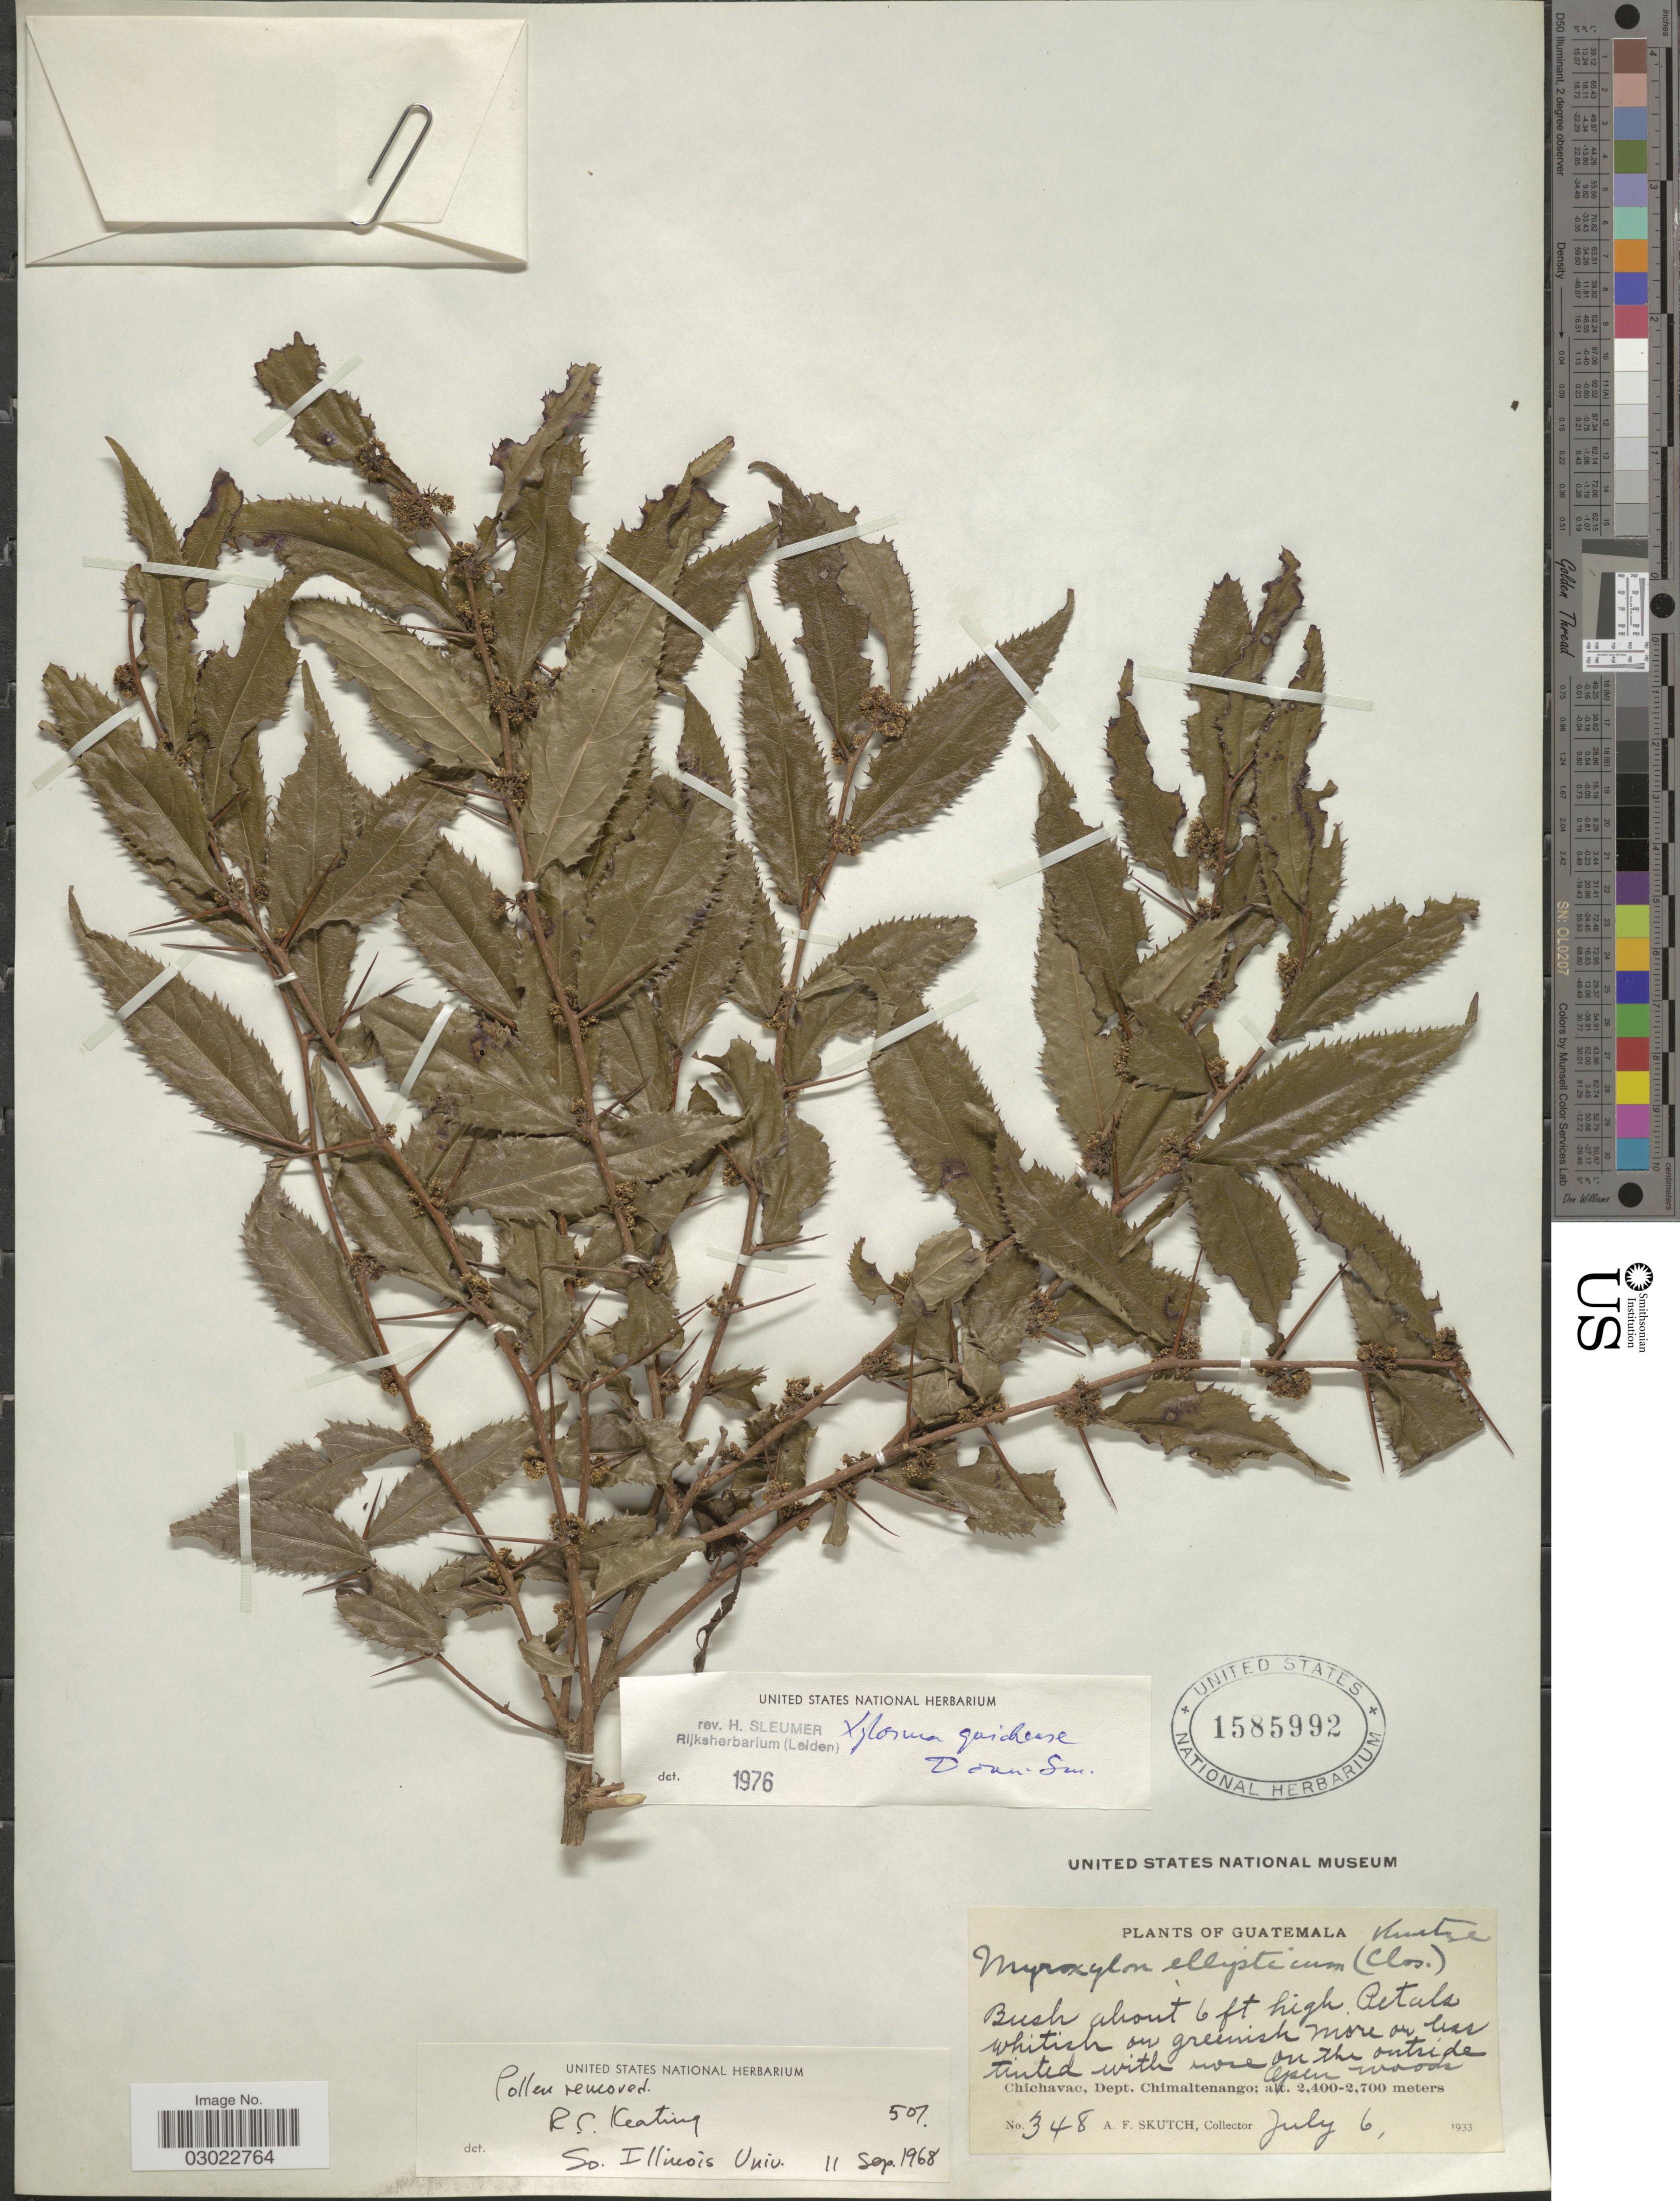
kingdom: Plantae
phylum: Tracheophyta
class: Magnoliopsida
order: Malpighiales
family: Salicaceae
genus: Xylosma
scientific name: Xylosma quichensis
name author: Donn. Sm.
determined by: Sleumer, H. O.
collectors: A. F. Skutch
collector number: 348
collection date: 1933-07-06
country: Guatemala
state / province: Chimaltenango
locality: Chichavac, Dept. Chimaltenango.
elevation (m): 2400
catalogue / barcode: US 1585992